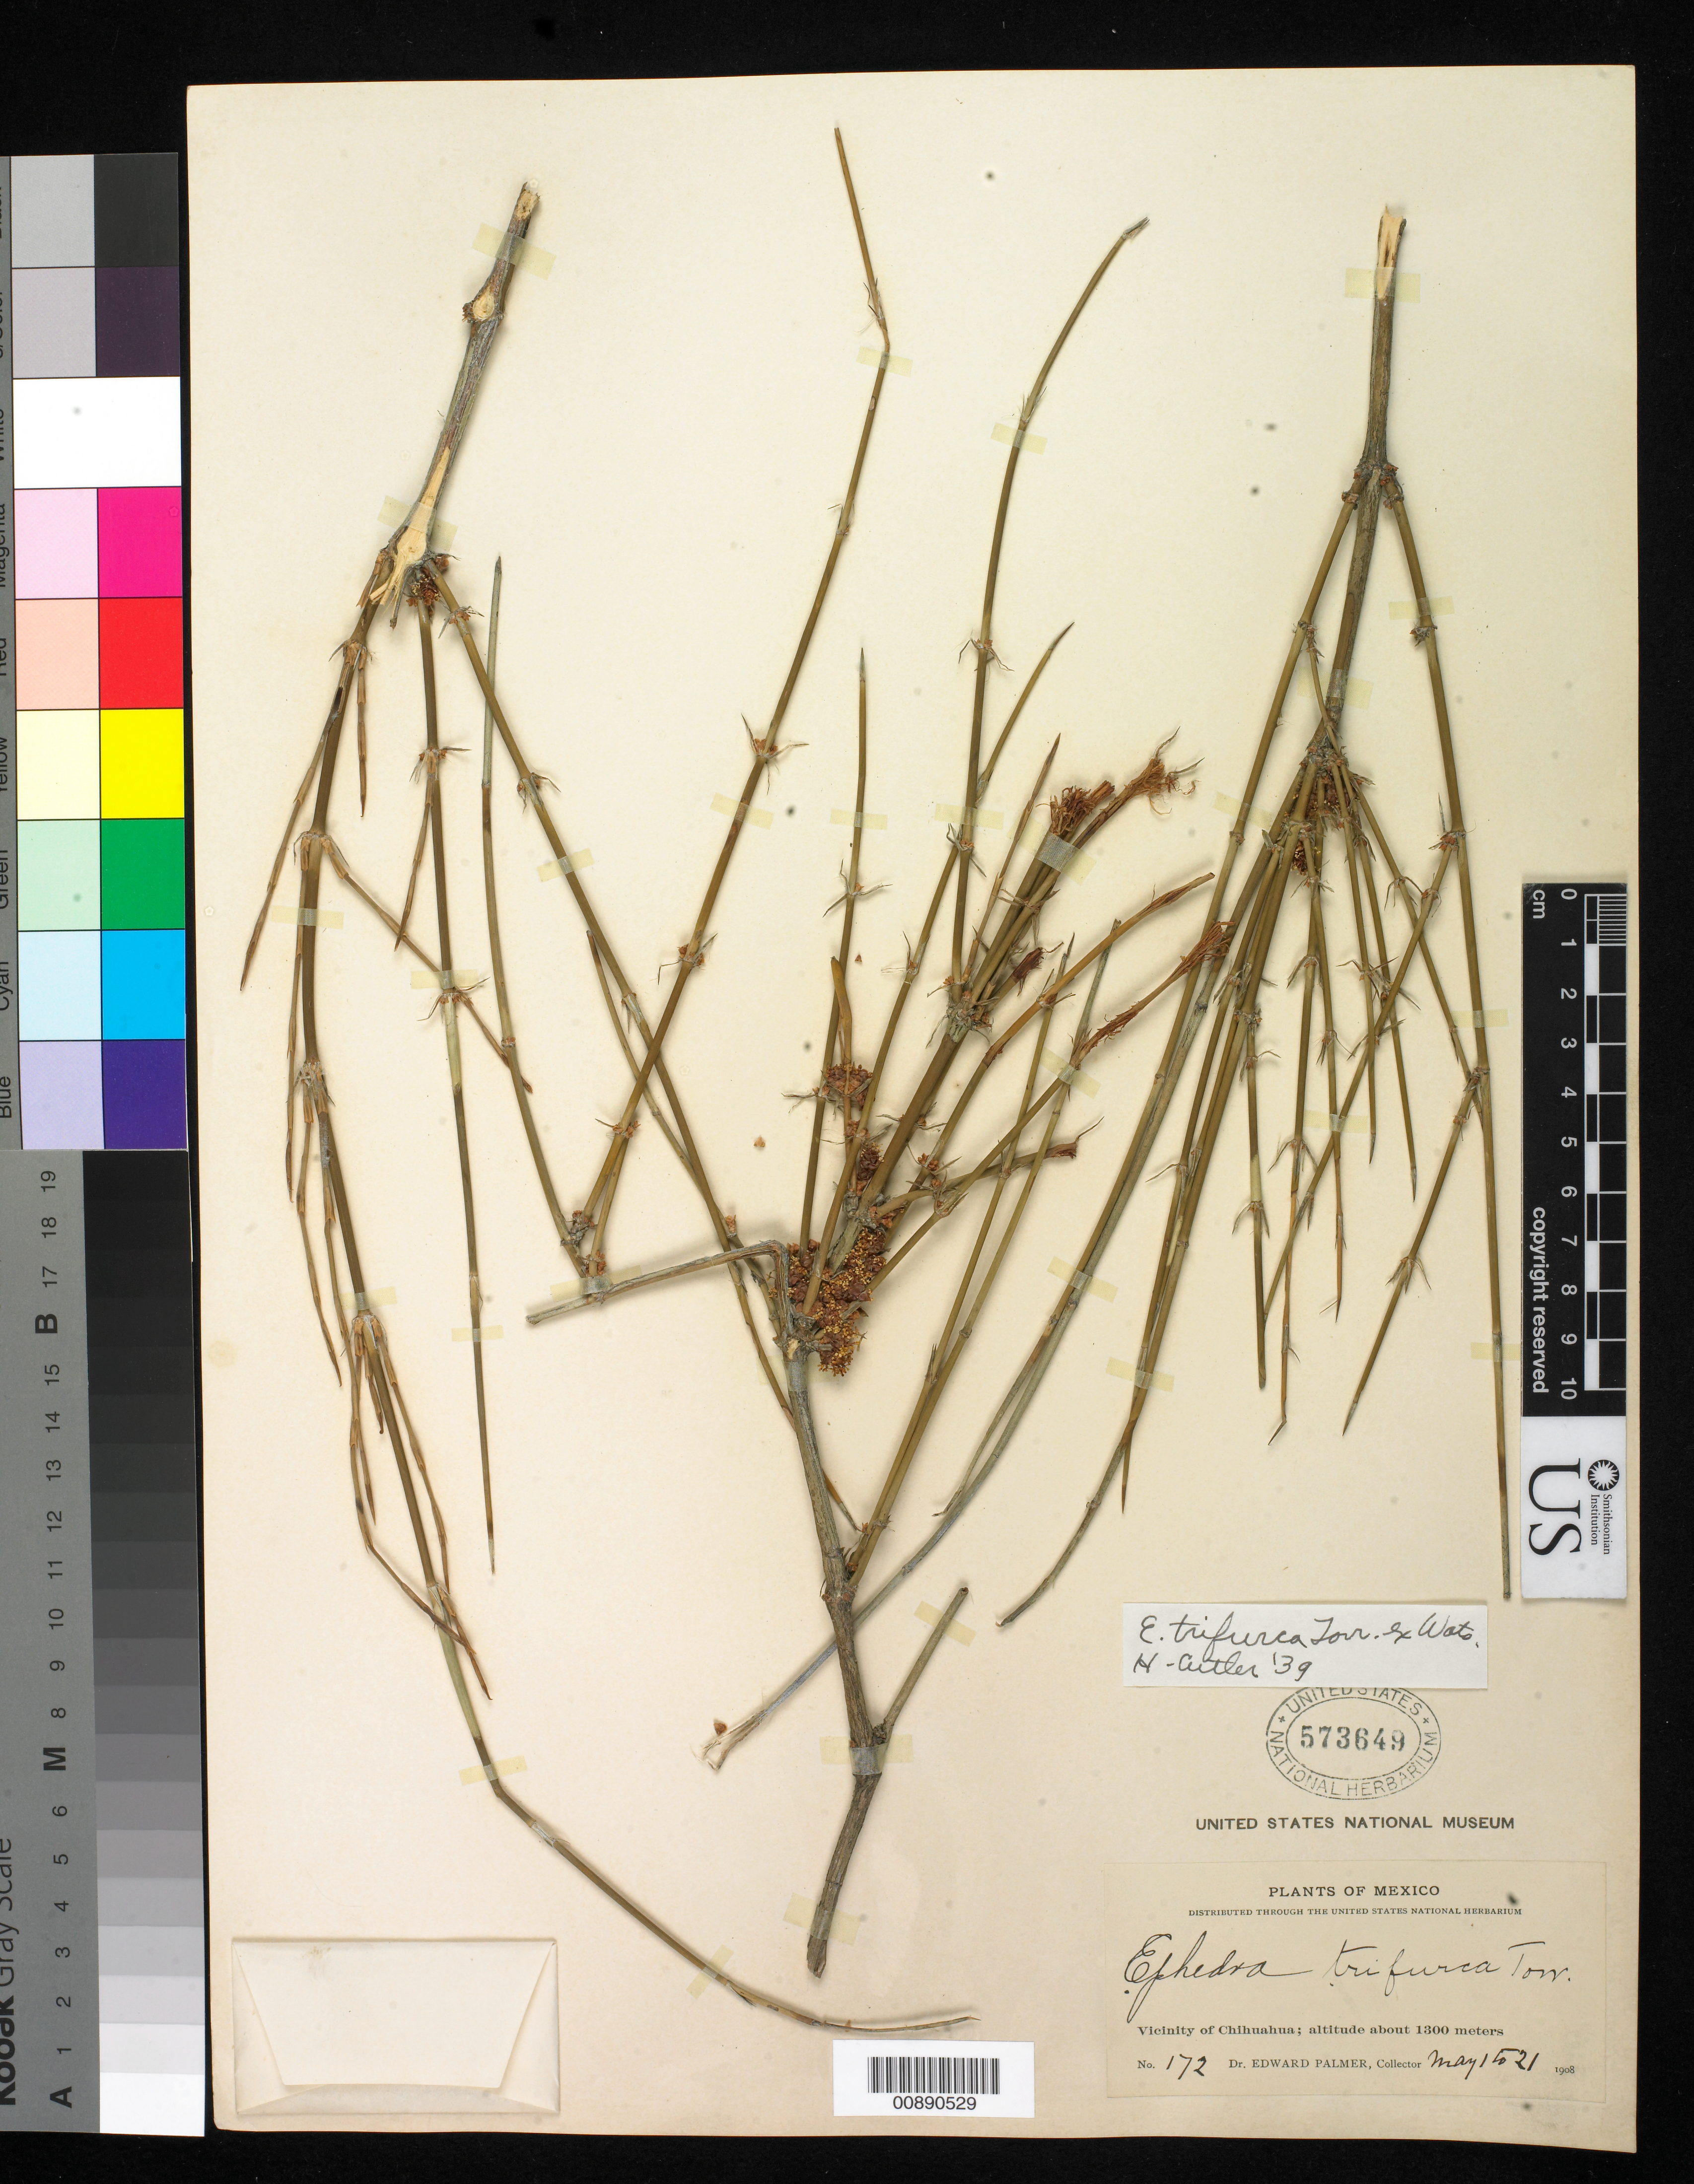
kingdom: Plantae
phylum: Tracheophyta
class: Gnetopsida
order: Ephedrales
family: Ephedraceae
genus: Ephedra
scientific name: Ephedra trifurca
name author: Torr. ex S. Watson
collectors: E. Palmer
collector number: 172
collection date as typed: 01 May 1908 to 21 May 1908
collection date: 1908-05-01/1908-05-21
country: Mexico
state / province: Chihuahua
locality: Vicinity of Chihuahua.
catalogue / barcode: US 573649